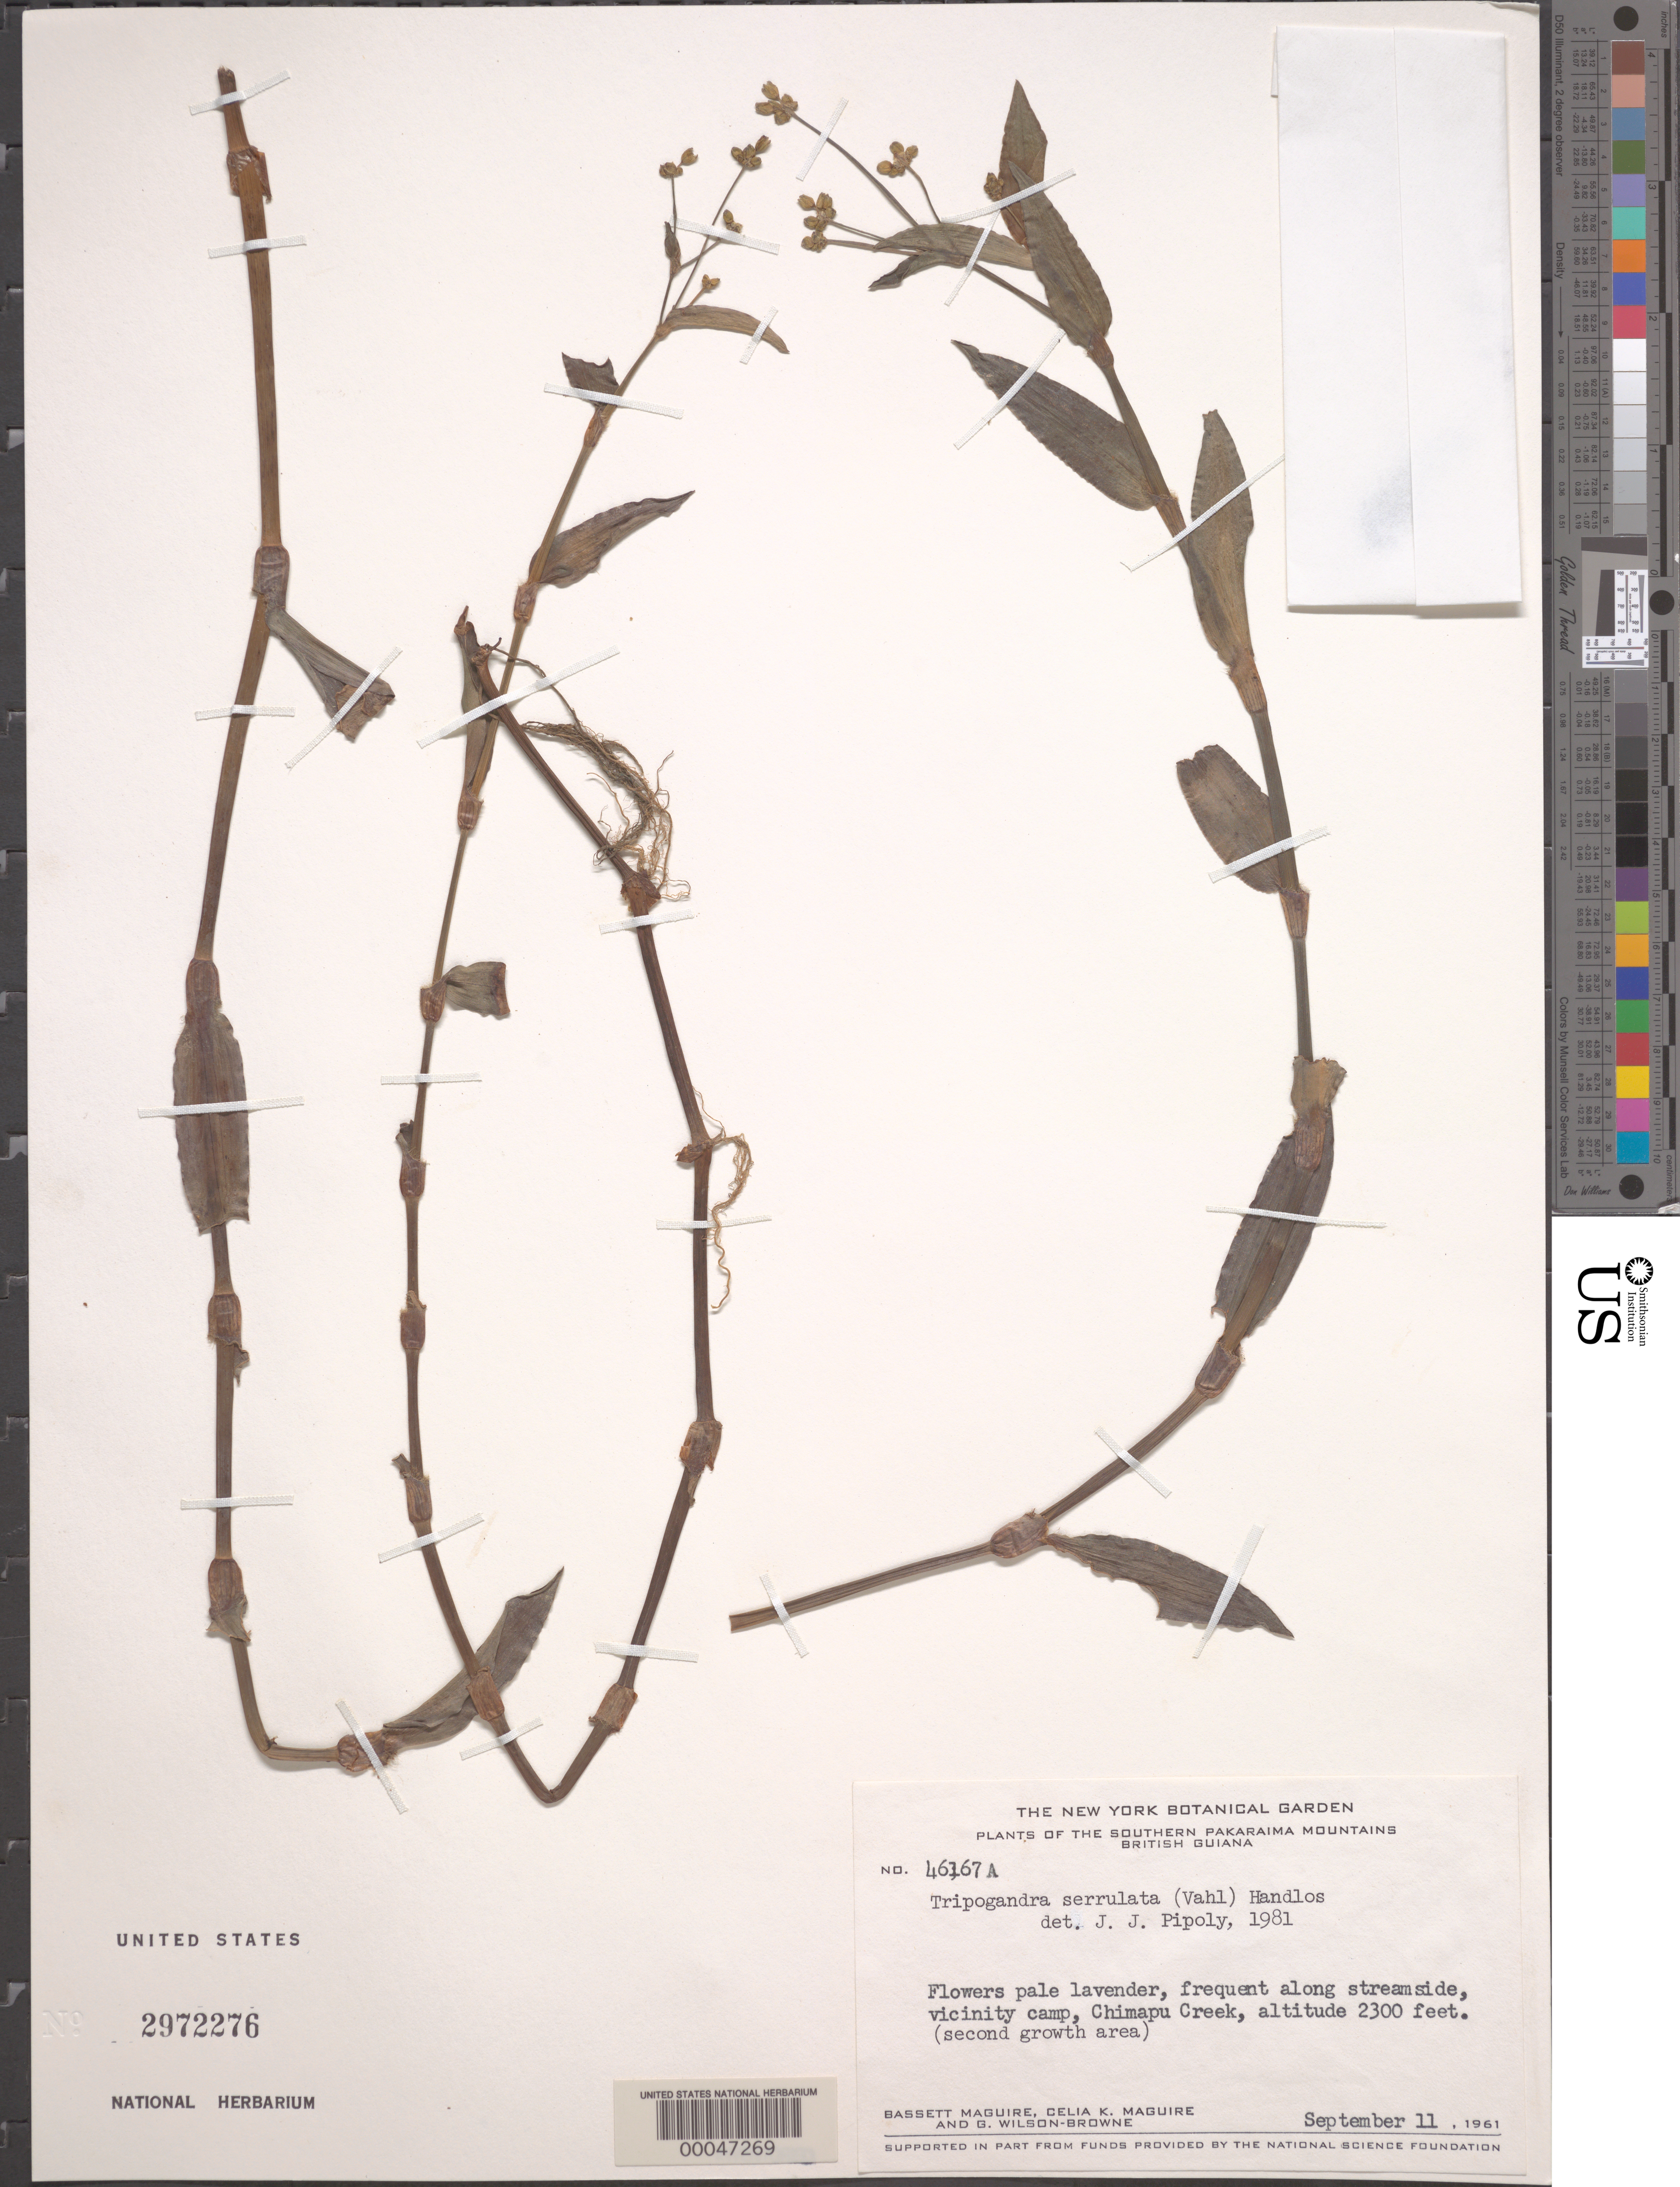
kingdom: Plantae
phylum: Tracheophyta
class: Liliopsida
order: Commelinales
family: Commelinaceae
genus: Tripogandra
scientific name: Tripogandra serrulata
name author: (Vahl) Handlos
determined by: Pipoly, J. J., III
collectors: B. Maguire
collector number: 46167a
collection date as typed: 11 Sep 1961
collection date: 1961-09-11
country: Guyana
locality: Chimapu creek, southern pakaraima mountains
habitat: Streambank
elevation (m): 702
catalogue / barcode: US 2972276